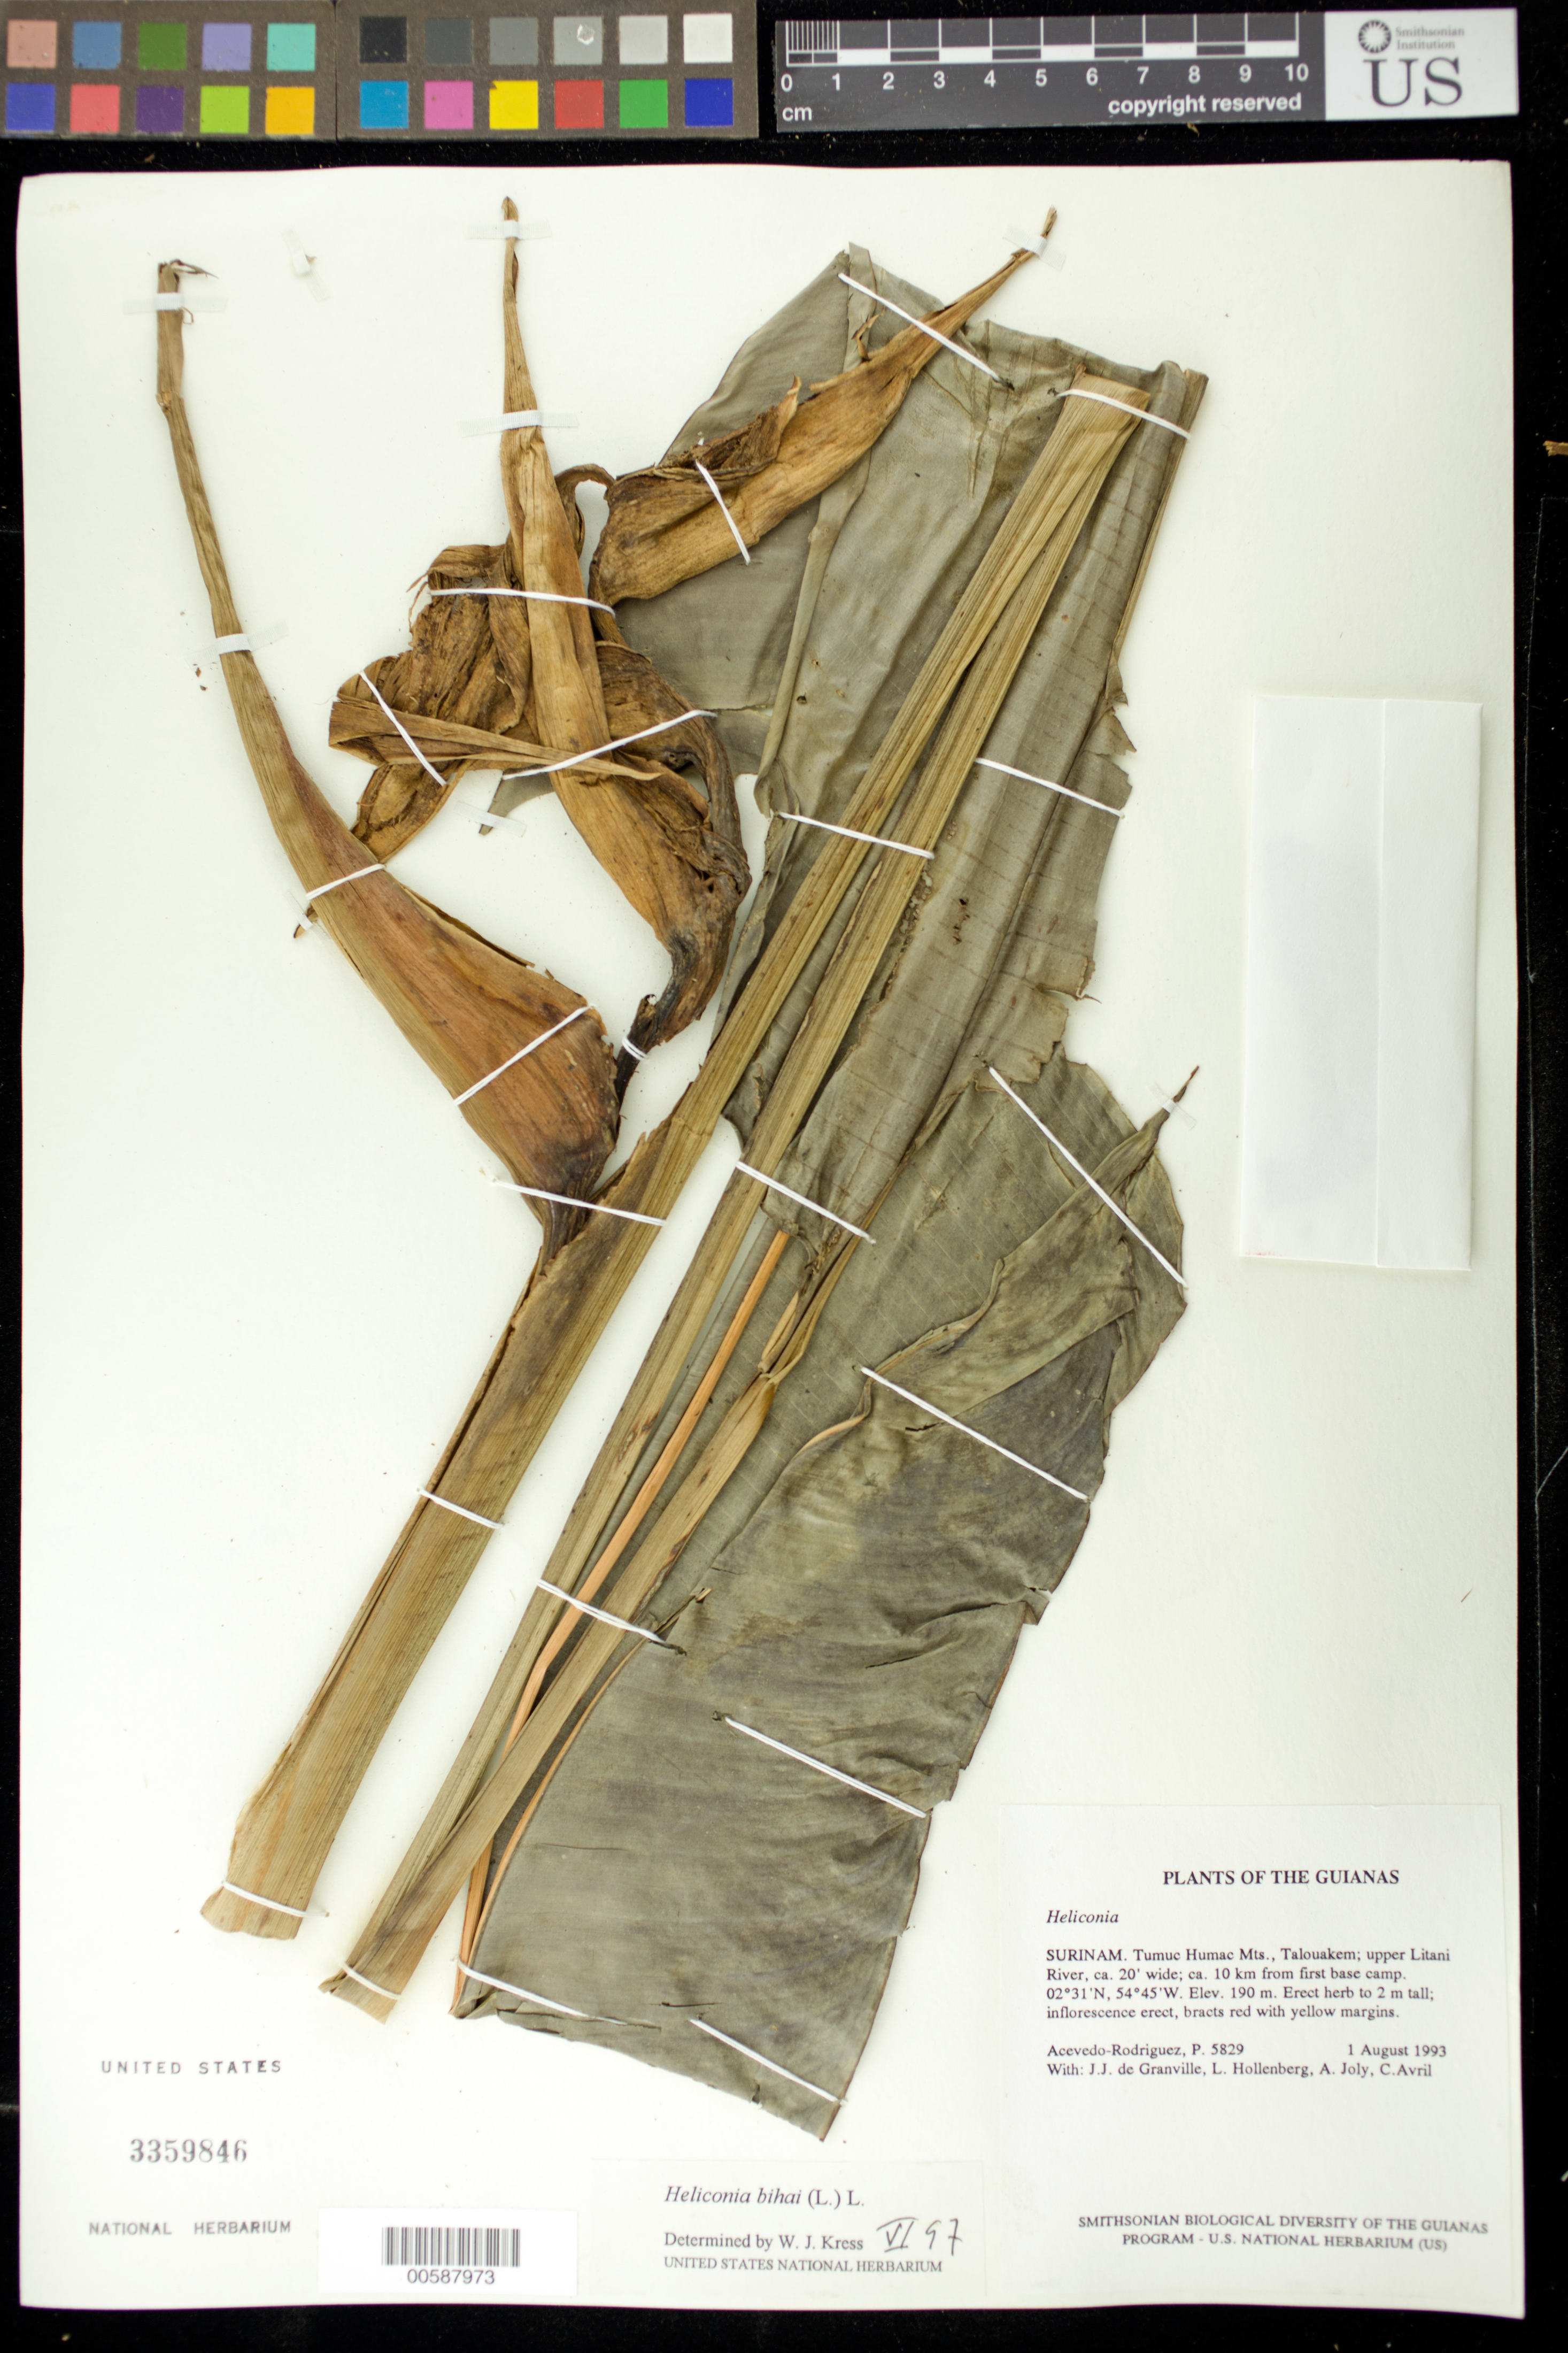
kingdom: Plantae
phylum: Tracheophyta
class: Liliopsida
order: Zingiberales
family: Heliconiaceae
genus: Heliconia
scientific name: Heliconia bihai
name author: (L.) L.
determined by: Kress, W. J., (US), Smithsonian Institution - National Museum of Natural History (UNITED STATES)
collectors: P. Acevedo-Rodr., J.-J. de Granville, A. Joly, A. Boyer & L. Hollenberg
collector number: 5829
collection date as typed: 01 Aug 1993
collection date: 1993-08-01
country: Suriname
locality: Tumuc Humac Mts., Talouakem; upper Litani River, ca. 20' wide; ca. 10 km from first base camp.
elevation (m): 190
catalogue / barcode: US 3359846